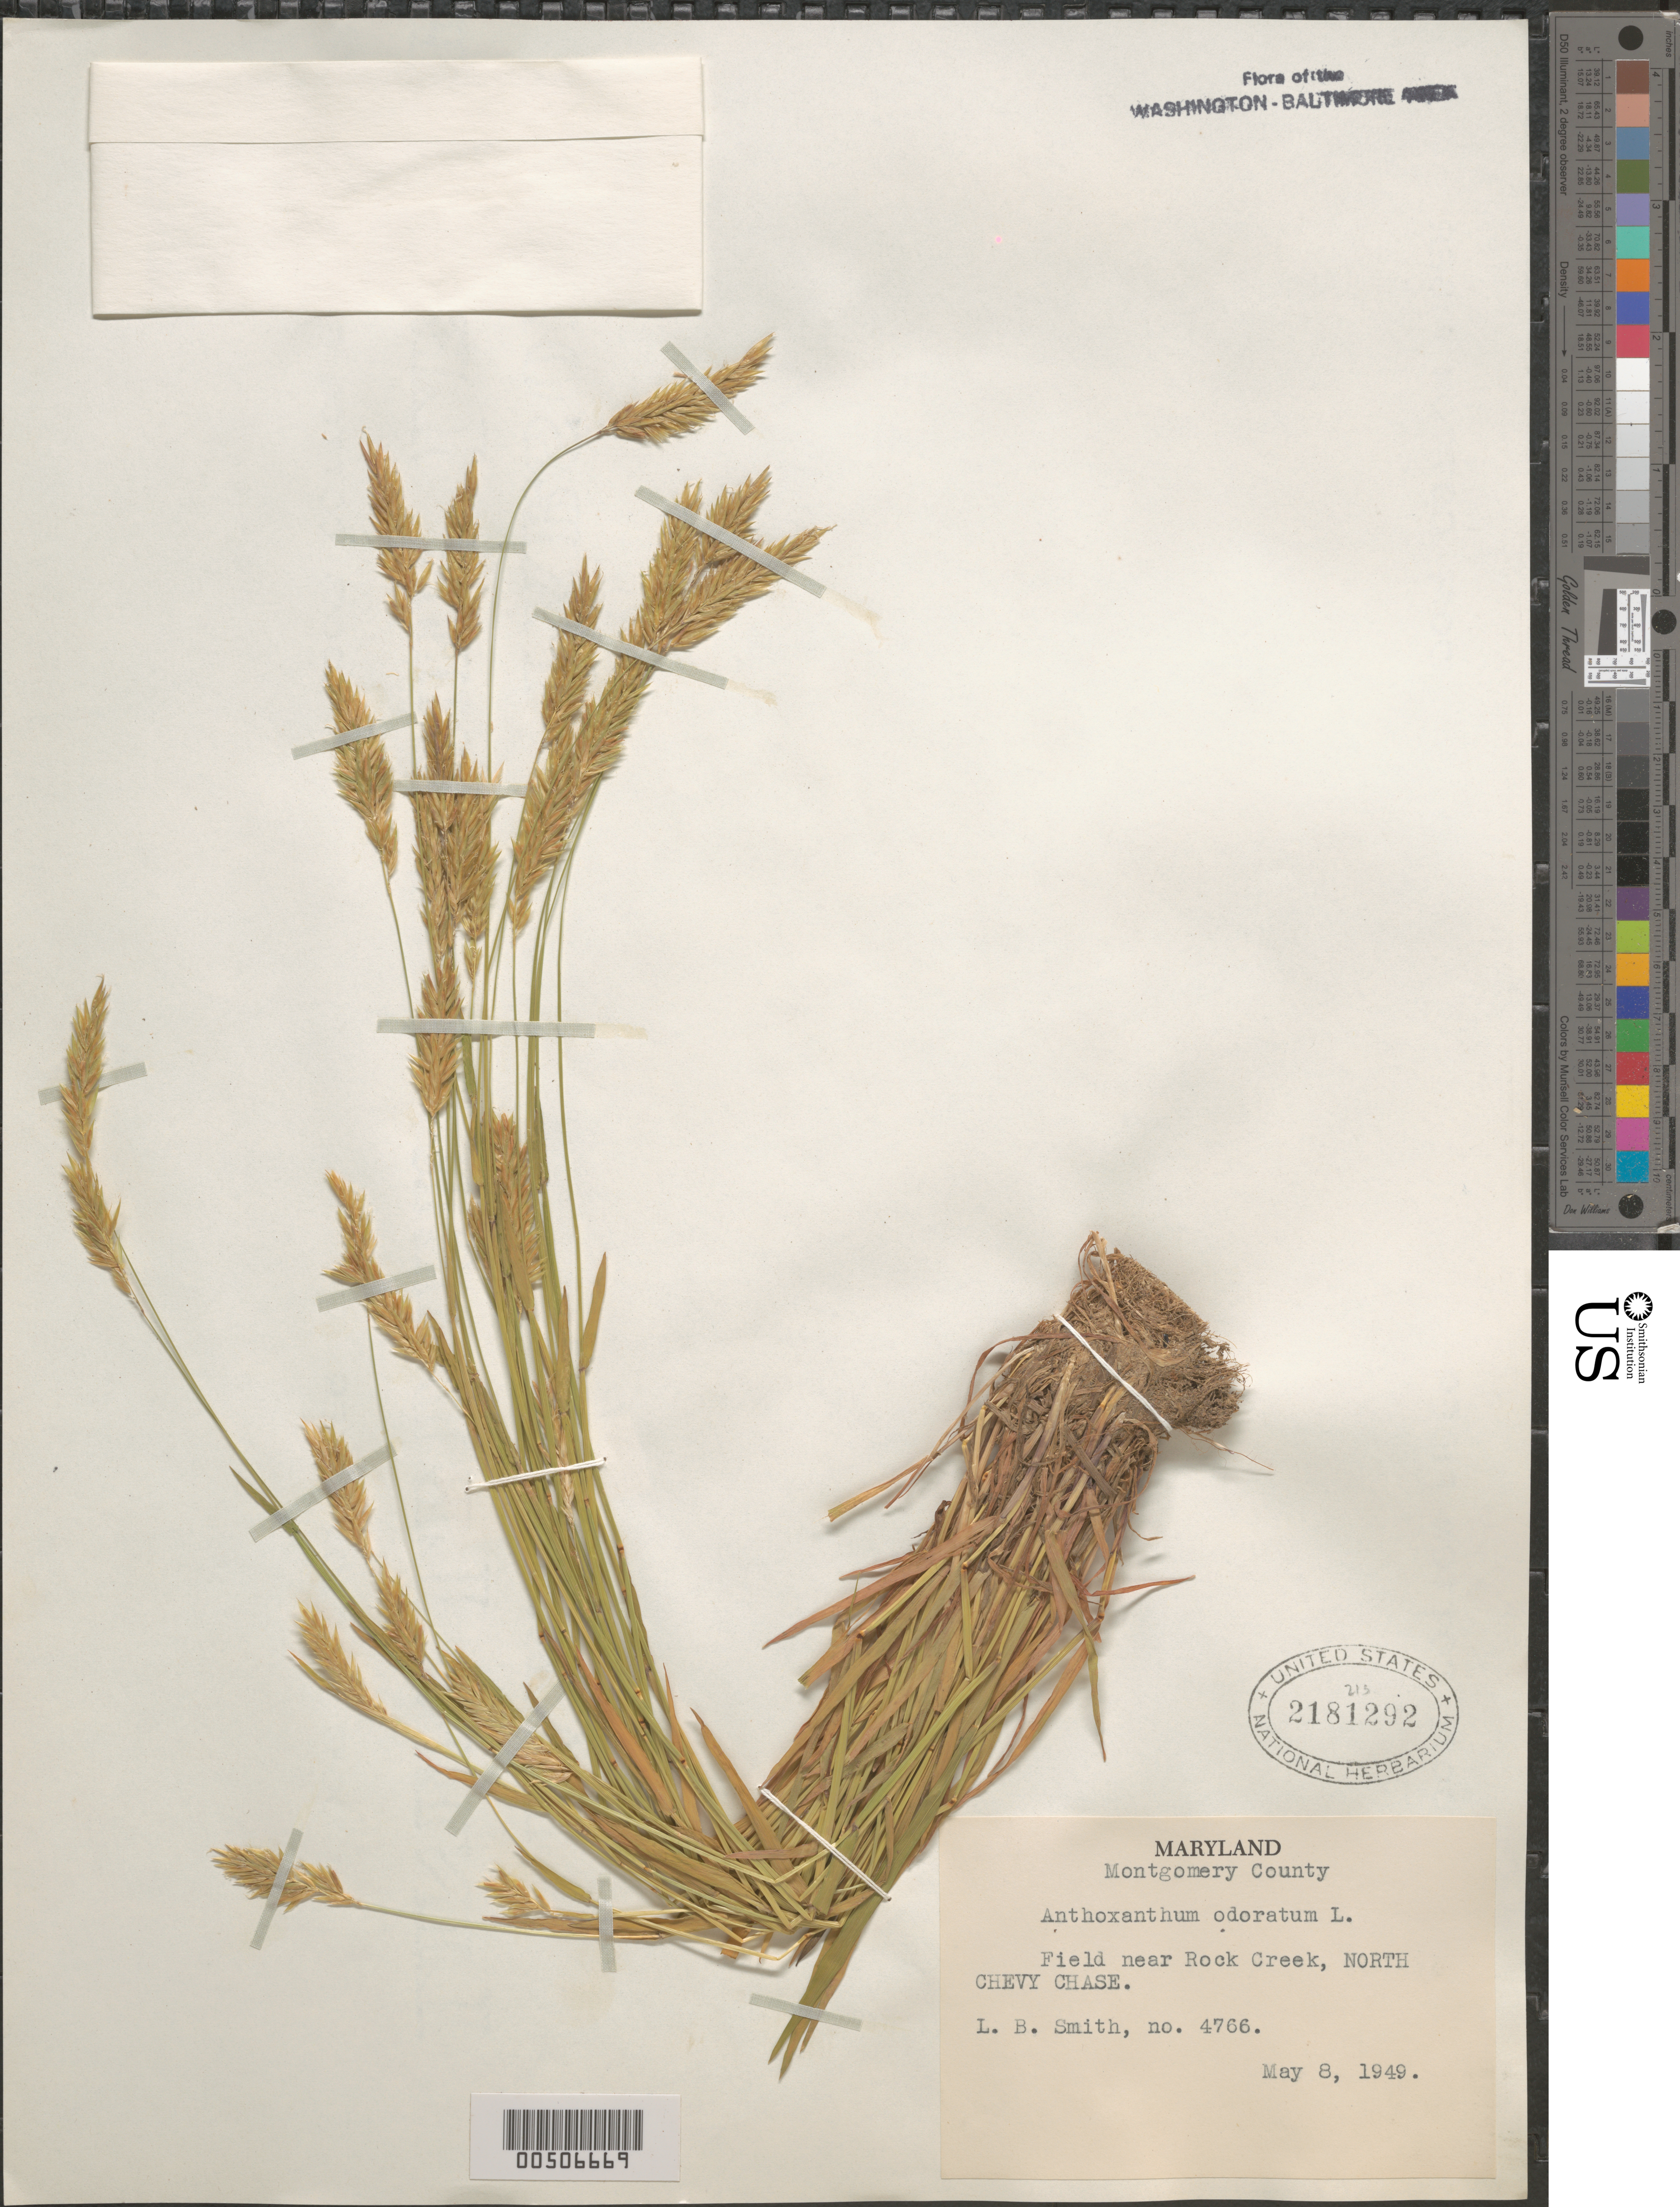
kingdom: Plantae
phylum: Tracheophyta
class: Liliopsida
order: Poales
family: Poaceae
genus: Anthoxanthum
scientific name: Anthoxanthum odoratum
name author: L.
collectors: J. Donnell Smith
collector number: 4766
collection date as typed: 08 May 1949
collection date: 1949-05-08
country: United States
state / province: Maryland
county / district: Montgomery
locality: Near Rock Creek, north Chevy Chase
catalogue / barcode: US 2181292